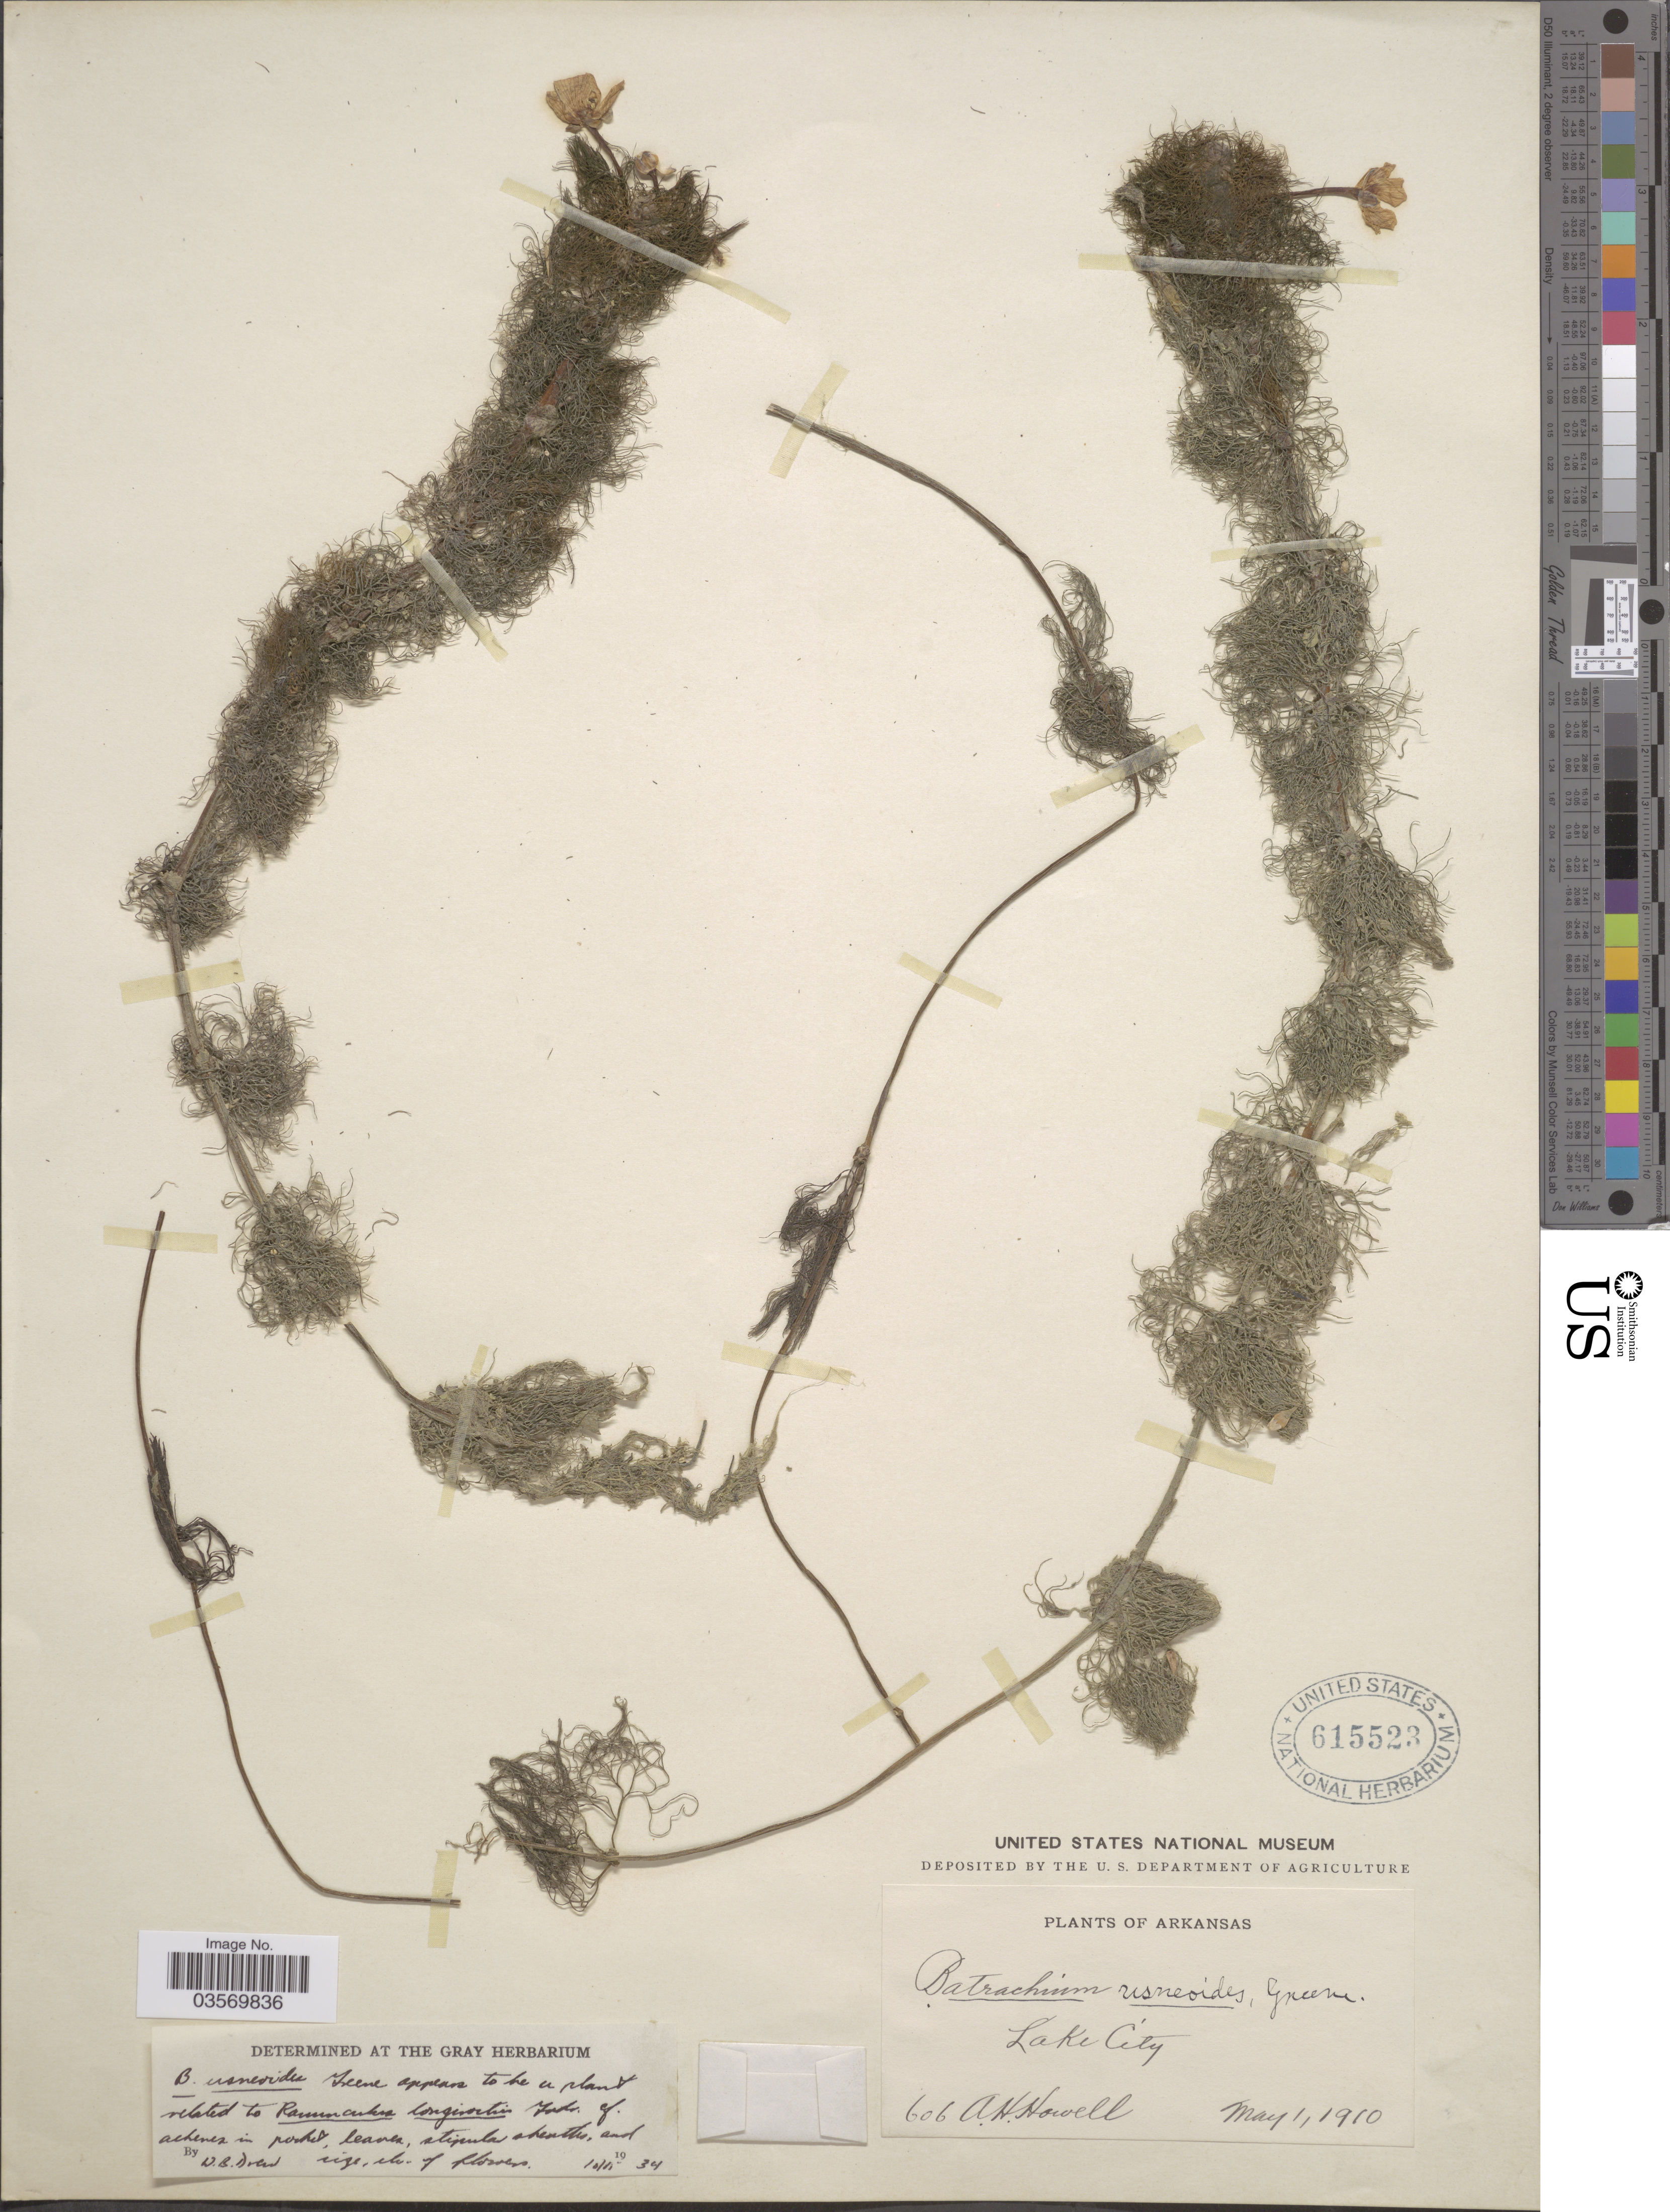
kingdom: Plantae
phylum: Tracheophyta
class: Magnoliopsida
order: Ranunculales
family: Ranunculaceae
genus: Batrachium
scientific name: Batrachium usneoides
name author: Greene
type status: Type Collection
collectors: A. Howell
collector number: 606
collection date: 1910-05-01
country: United States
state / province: Arkansas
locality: Lake City.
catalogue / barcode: US 615523